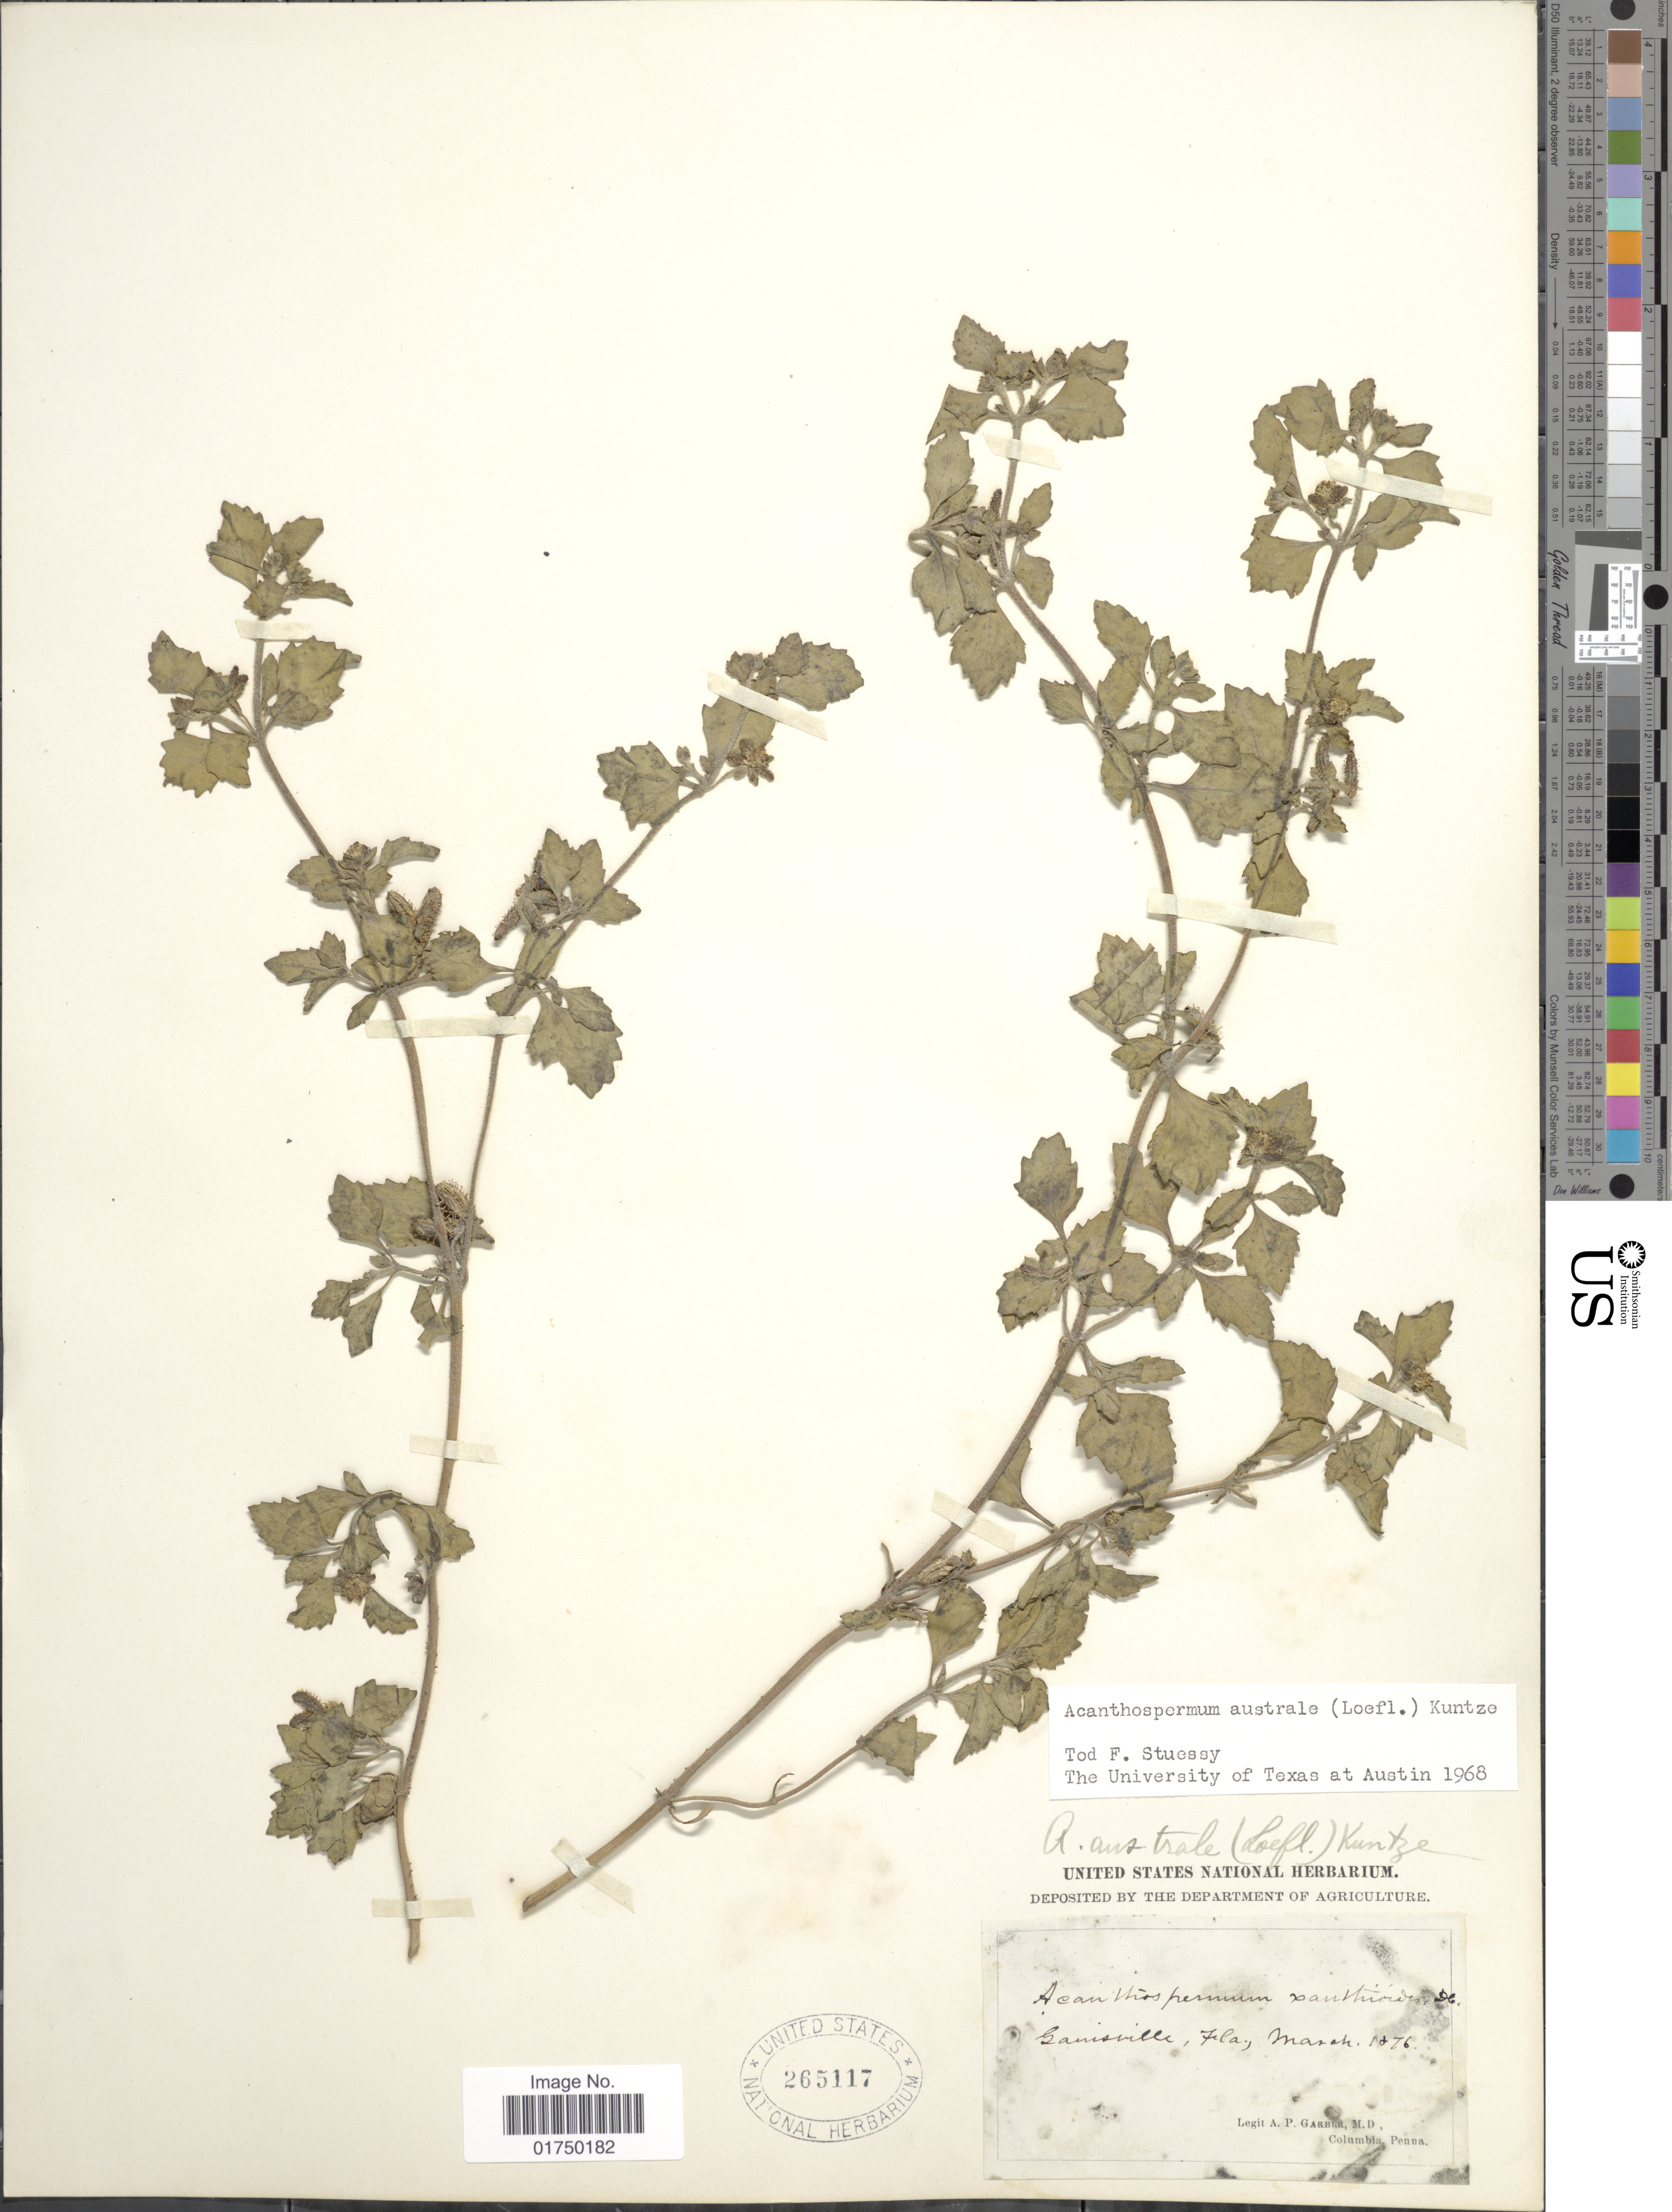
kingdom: Plantae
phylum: Tracheophyta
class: Magnoliopsida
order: Asterales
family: Asteraceae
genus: Acanthospermum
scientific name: Acanthospermum australe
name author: (Loefl.) Kuntze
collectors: A. P. Garber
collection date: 1876-03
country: United States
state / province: Florida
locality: Ganisville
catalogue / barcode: US 265117